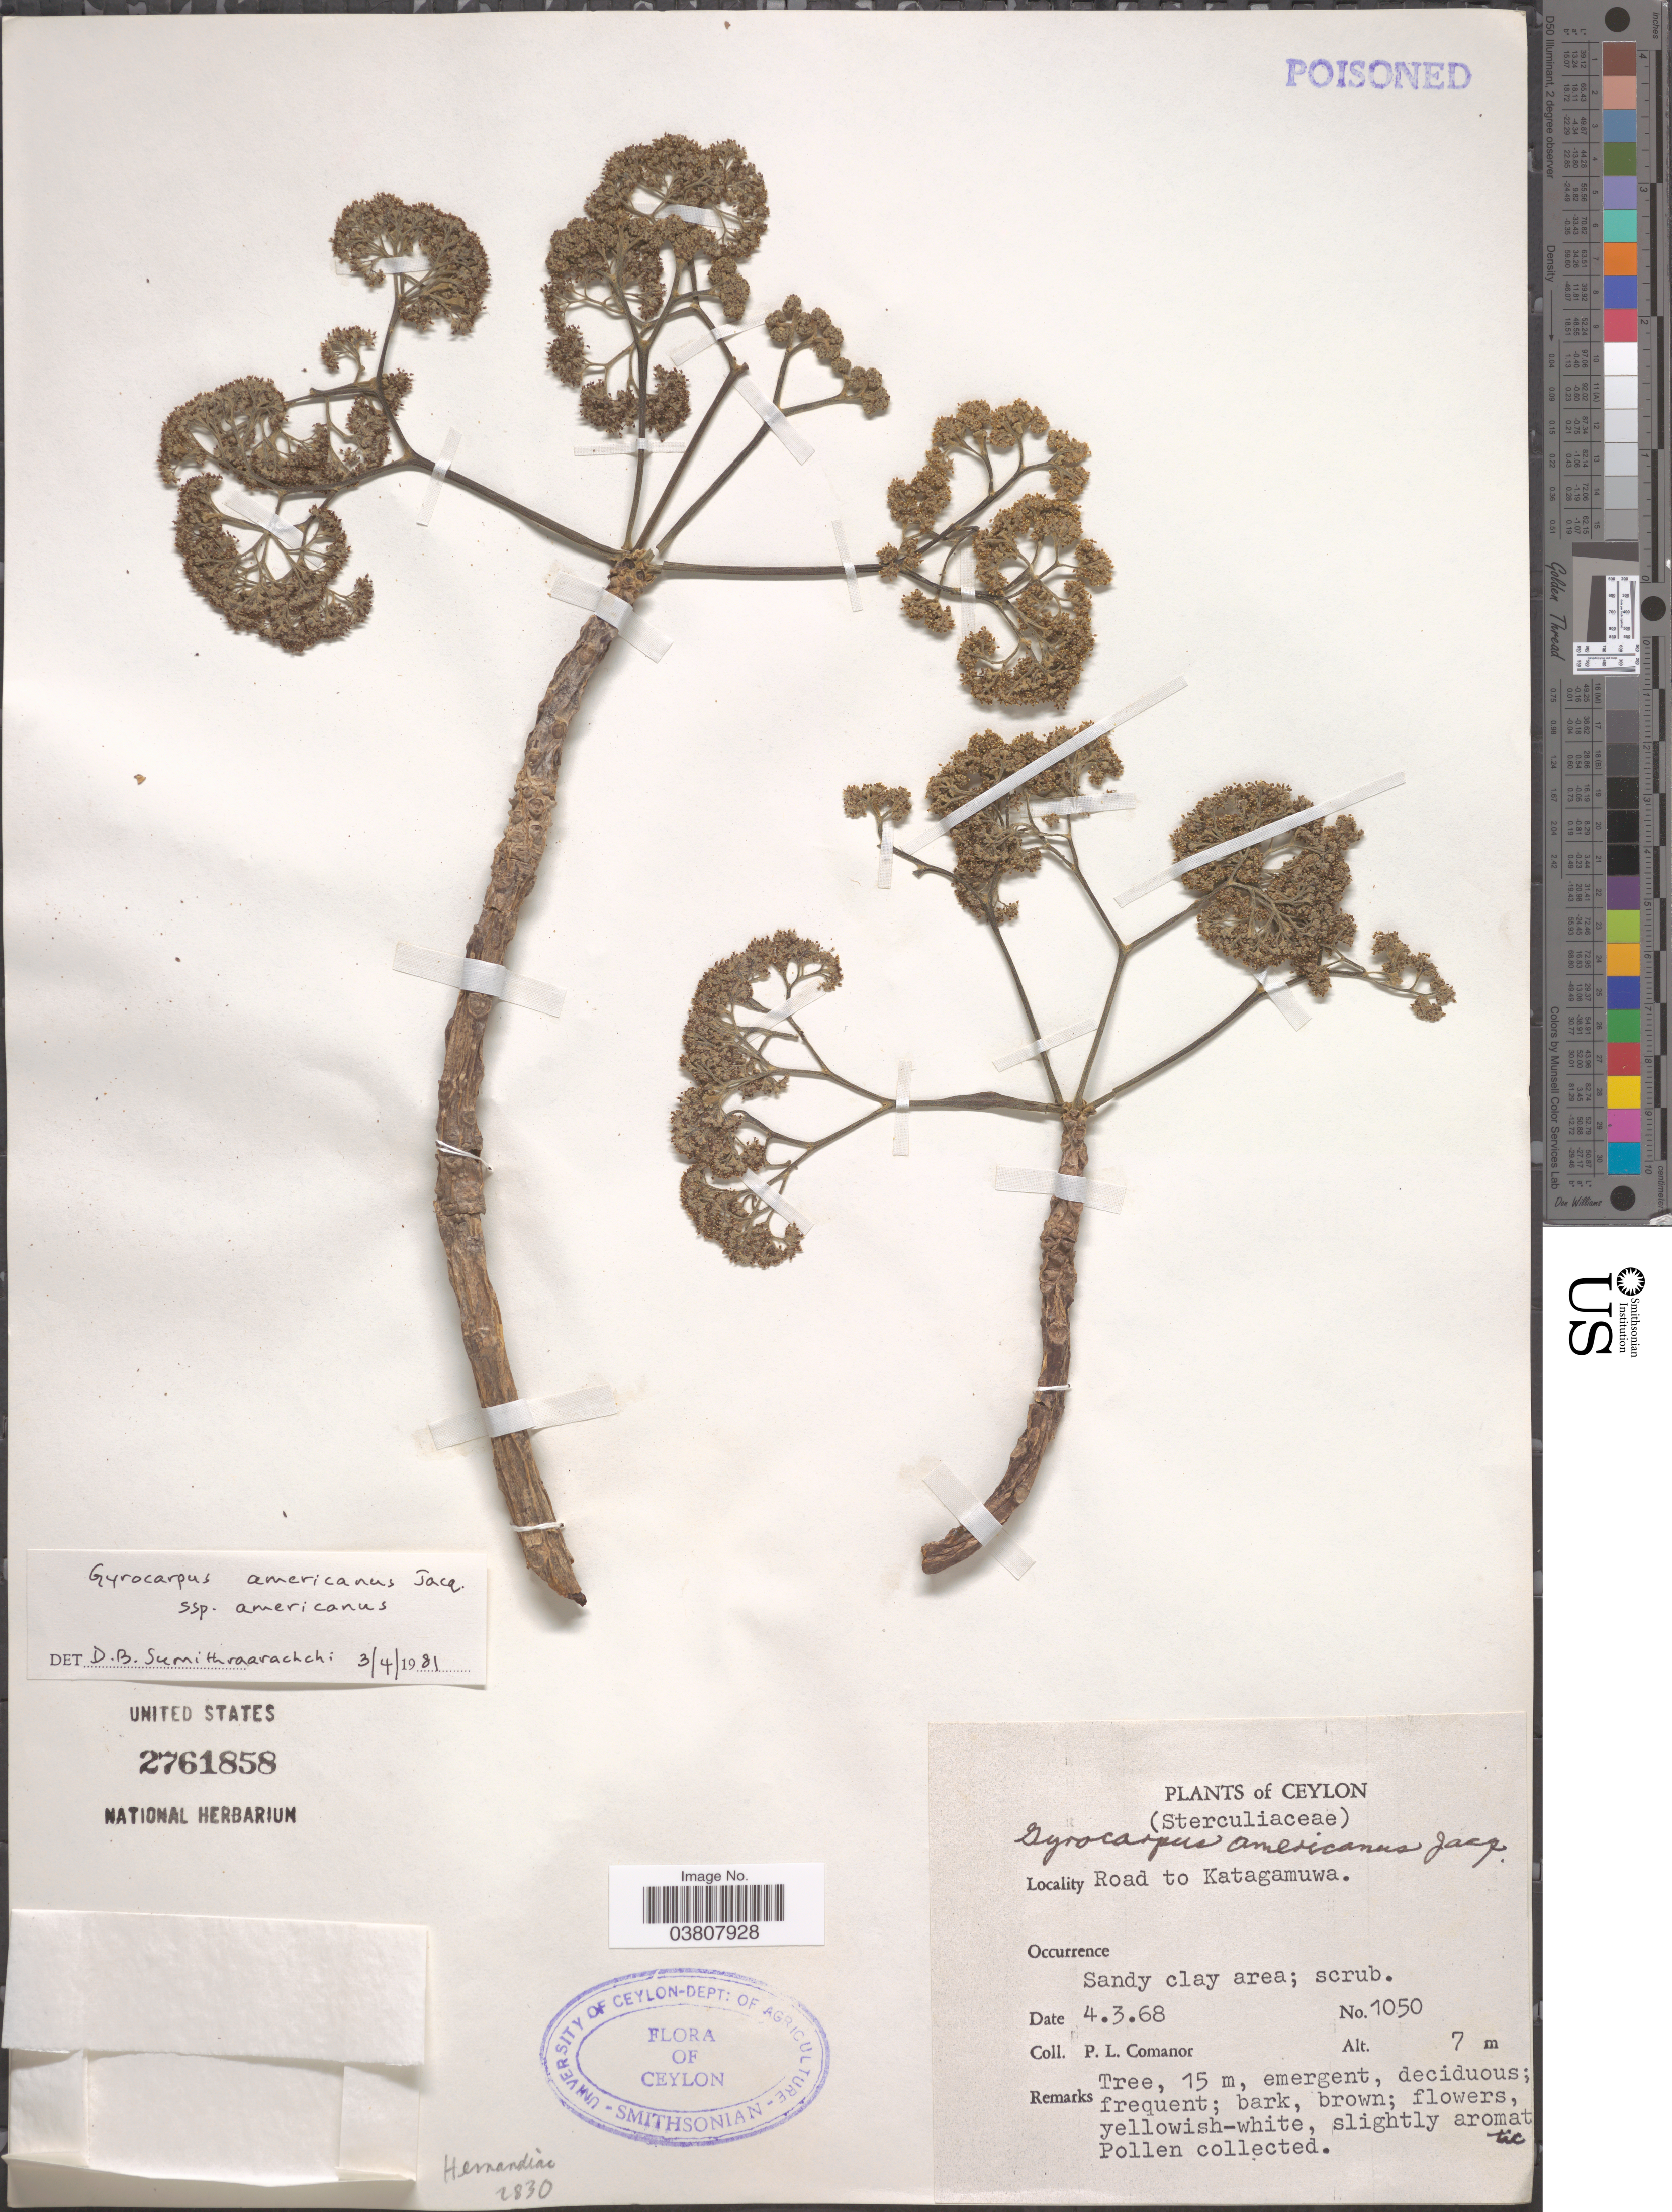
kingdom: Plantae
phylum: Tracheophyta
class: Magnoliopsida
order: Laurales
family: Hernandiaceae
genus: Gyrocarpus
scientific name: Gyrocarpus americanus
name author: Jacq.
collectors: P. Comanor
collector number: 1050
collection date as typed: Transcribed d/m/y: 4/3/68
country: Sri Lanka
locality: Ceylon. Road to Katagamuwa.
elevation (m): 7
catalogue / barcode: US 2761858